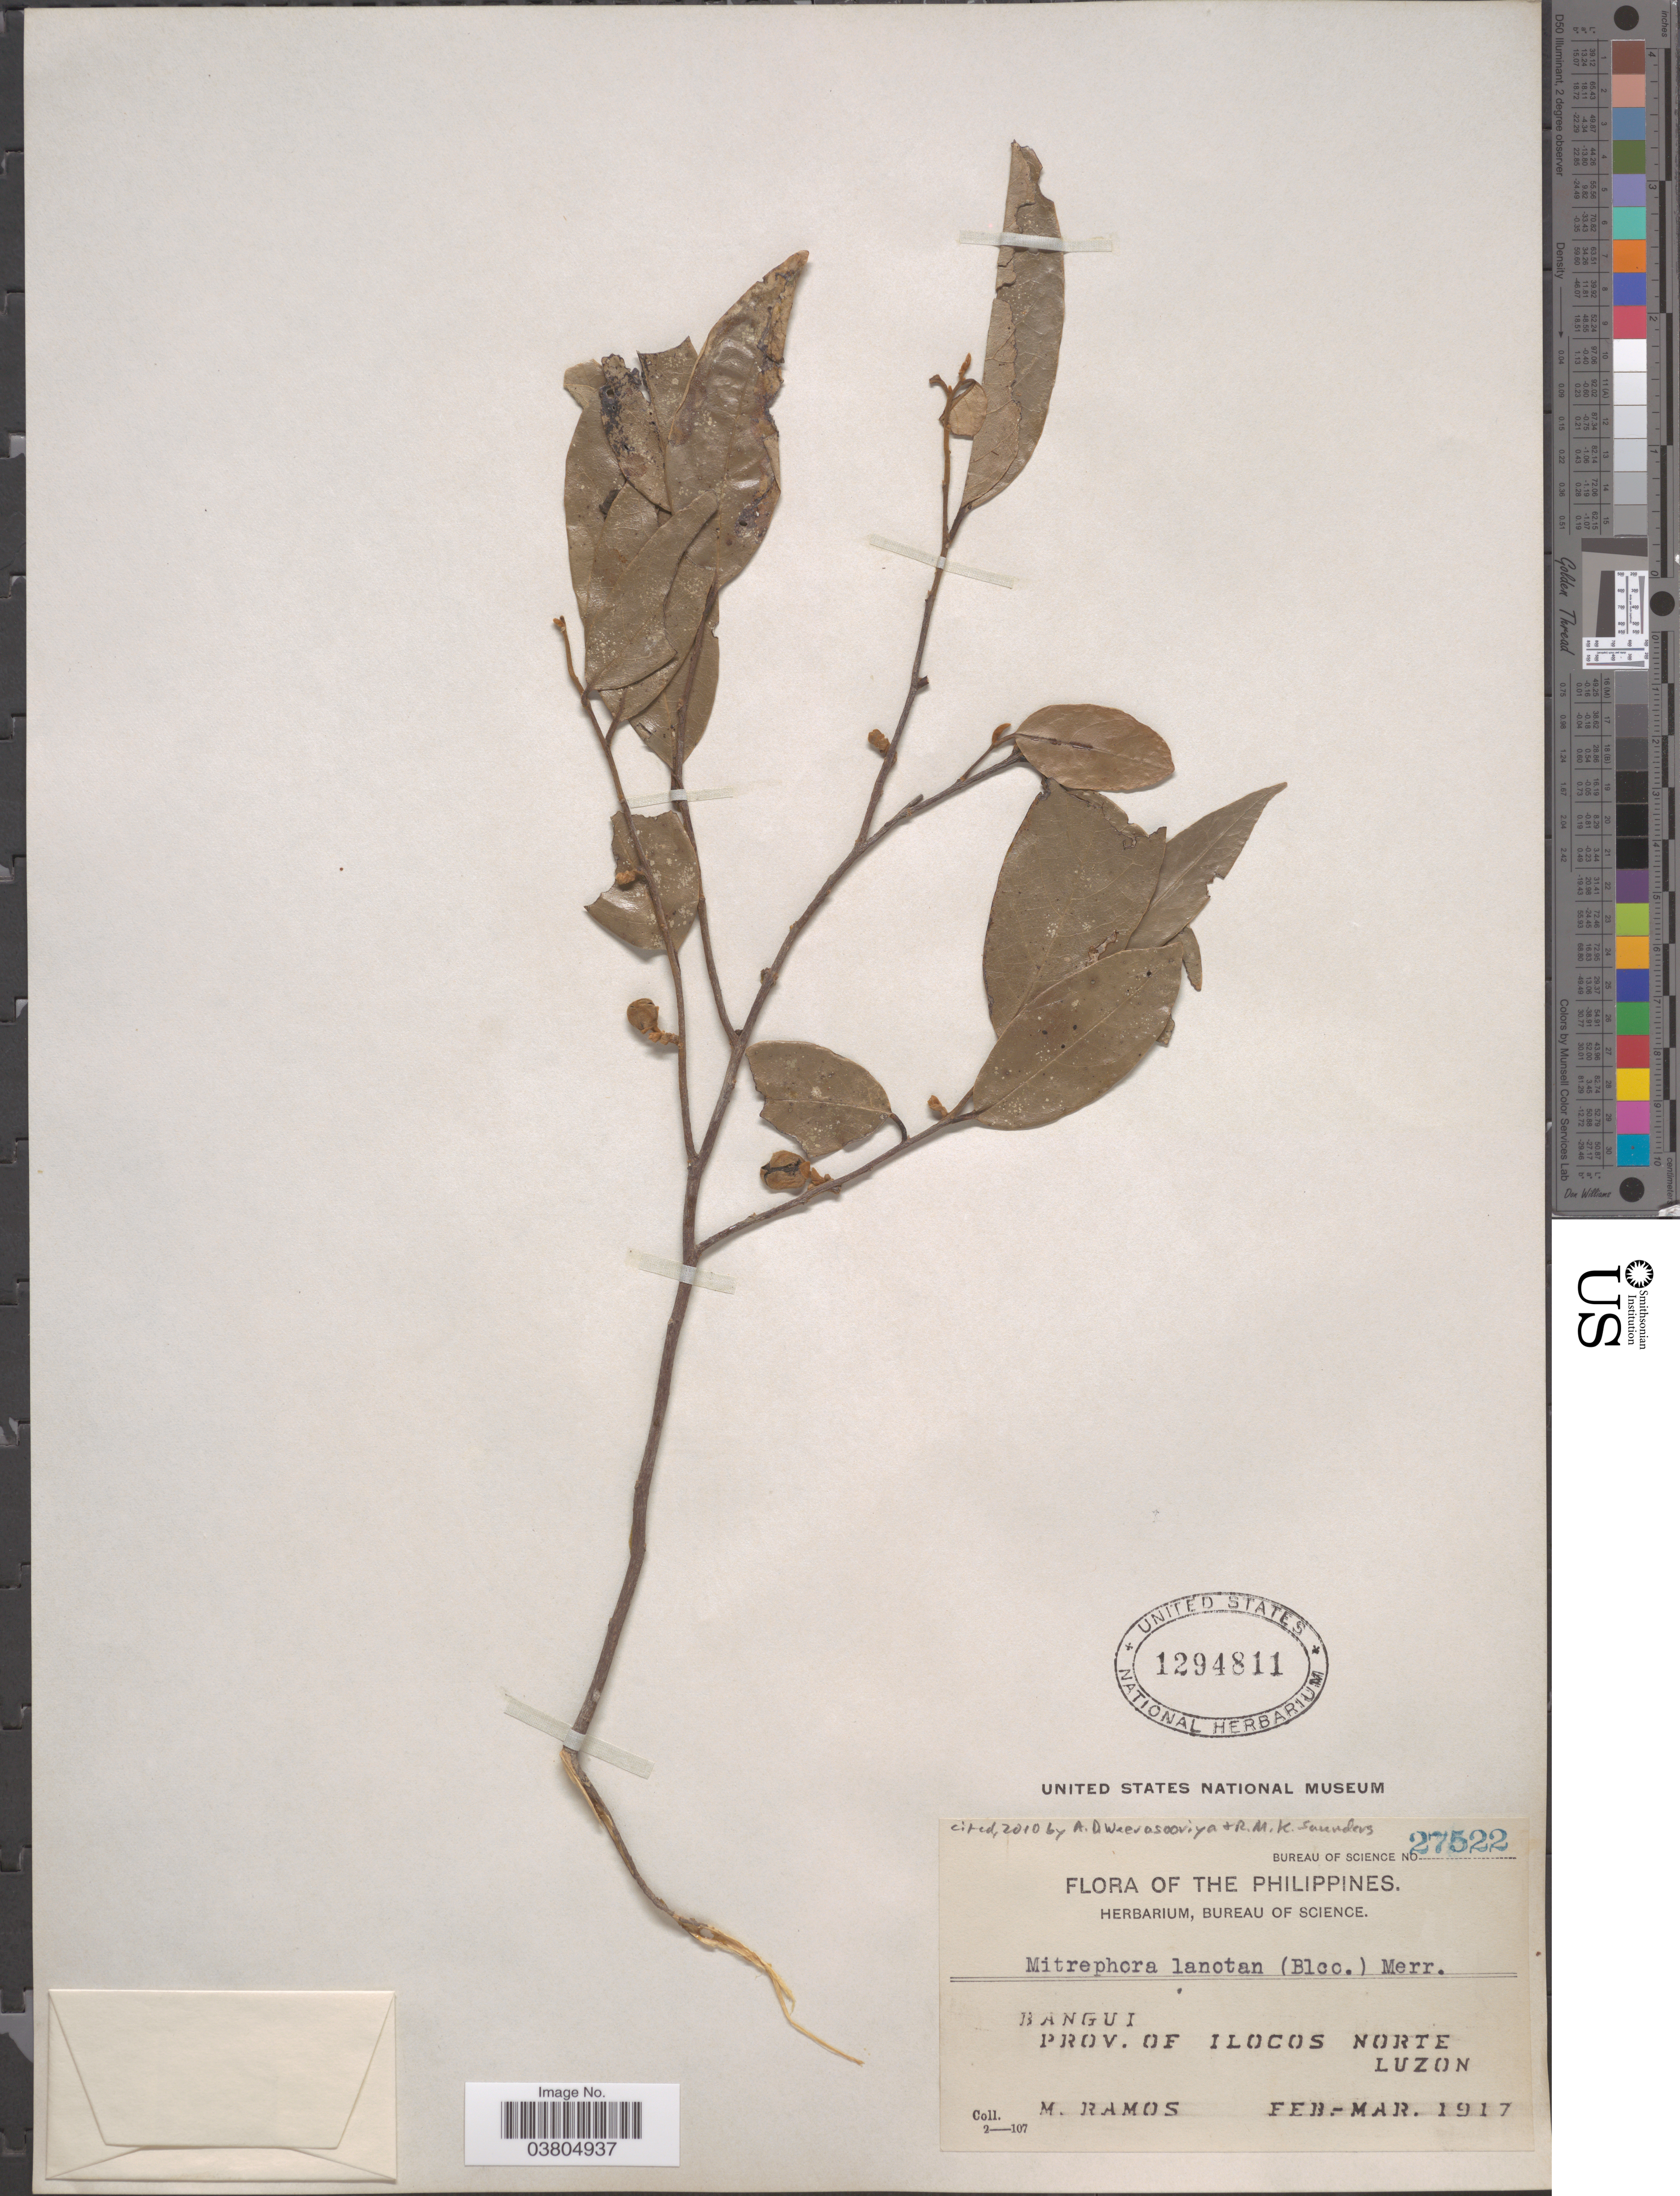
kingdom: Plantae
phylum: Tracheophyta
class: Magnoliopsida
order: Magnoliales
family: Annonaceae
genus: Mitrephora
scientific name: Mitrephora lanotan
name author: (Blanco) Merr.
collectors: M. Ramos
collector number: Bureau of Science 27522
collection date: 1917-02/1917-03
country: Philippines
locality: Bangui. Prov. of Ilocos Norte. Luzon.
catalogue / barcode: US 1294811